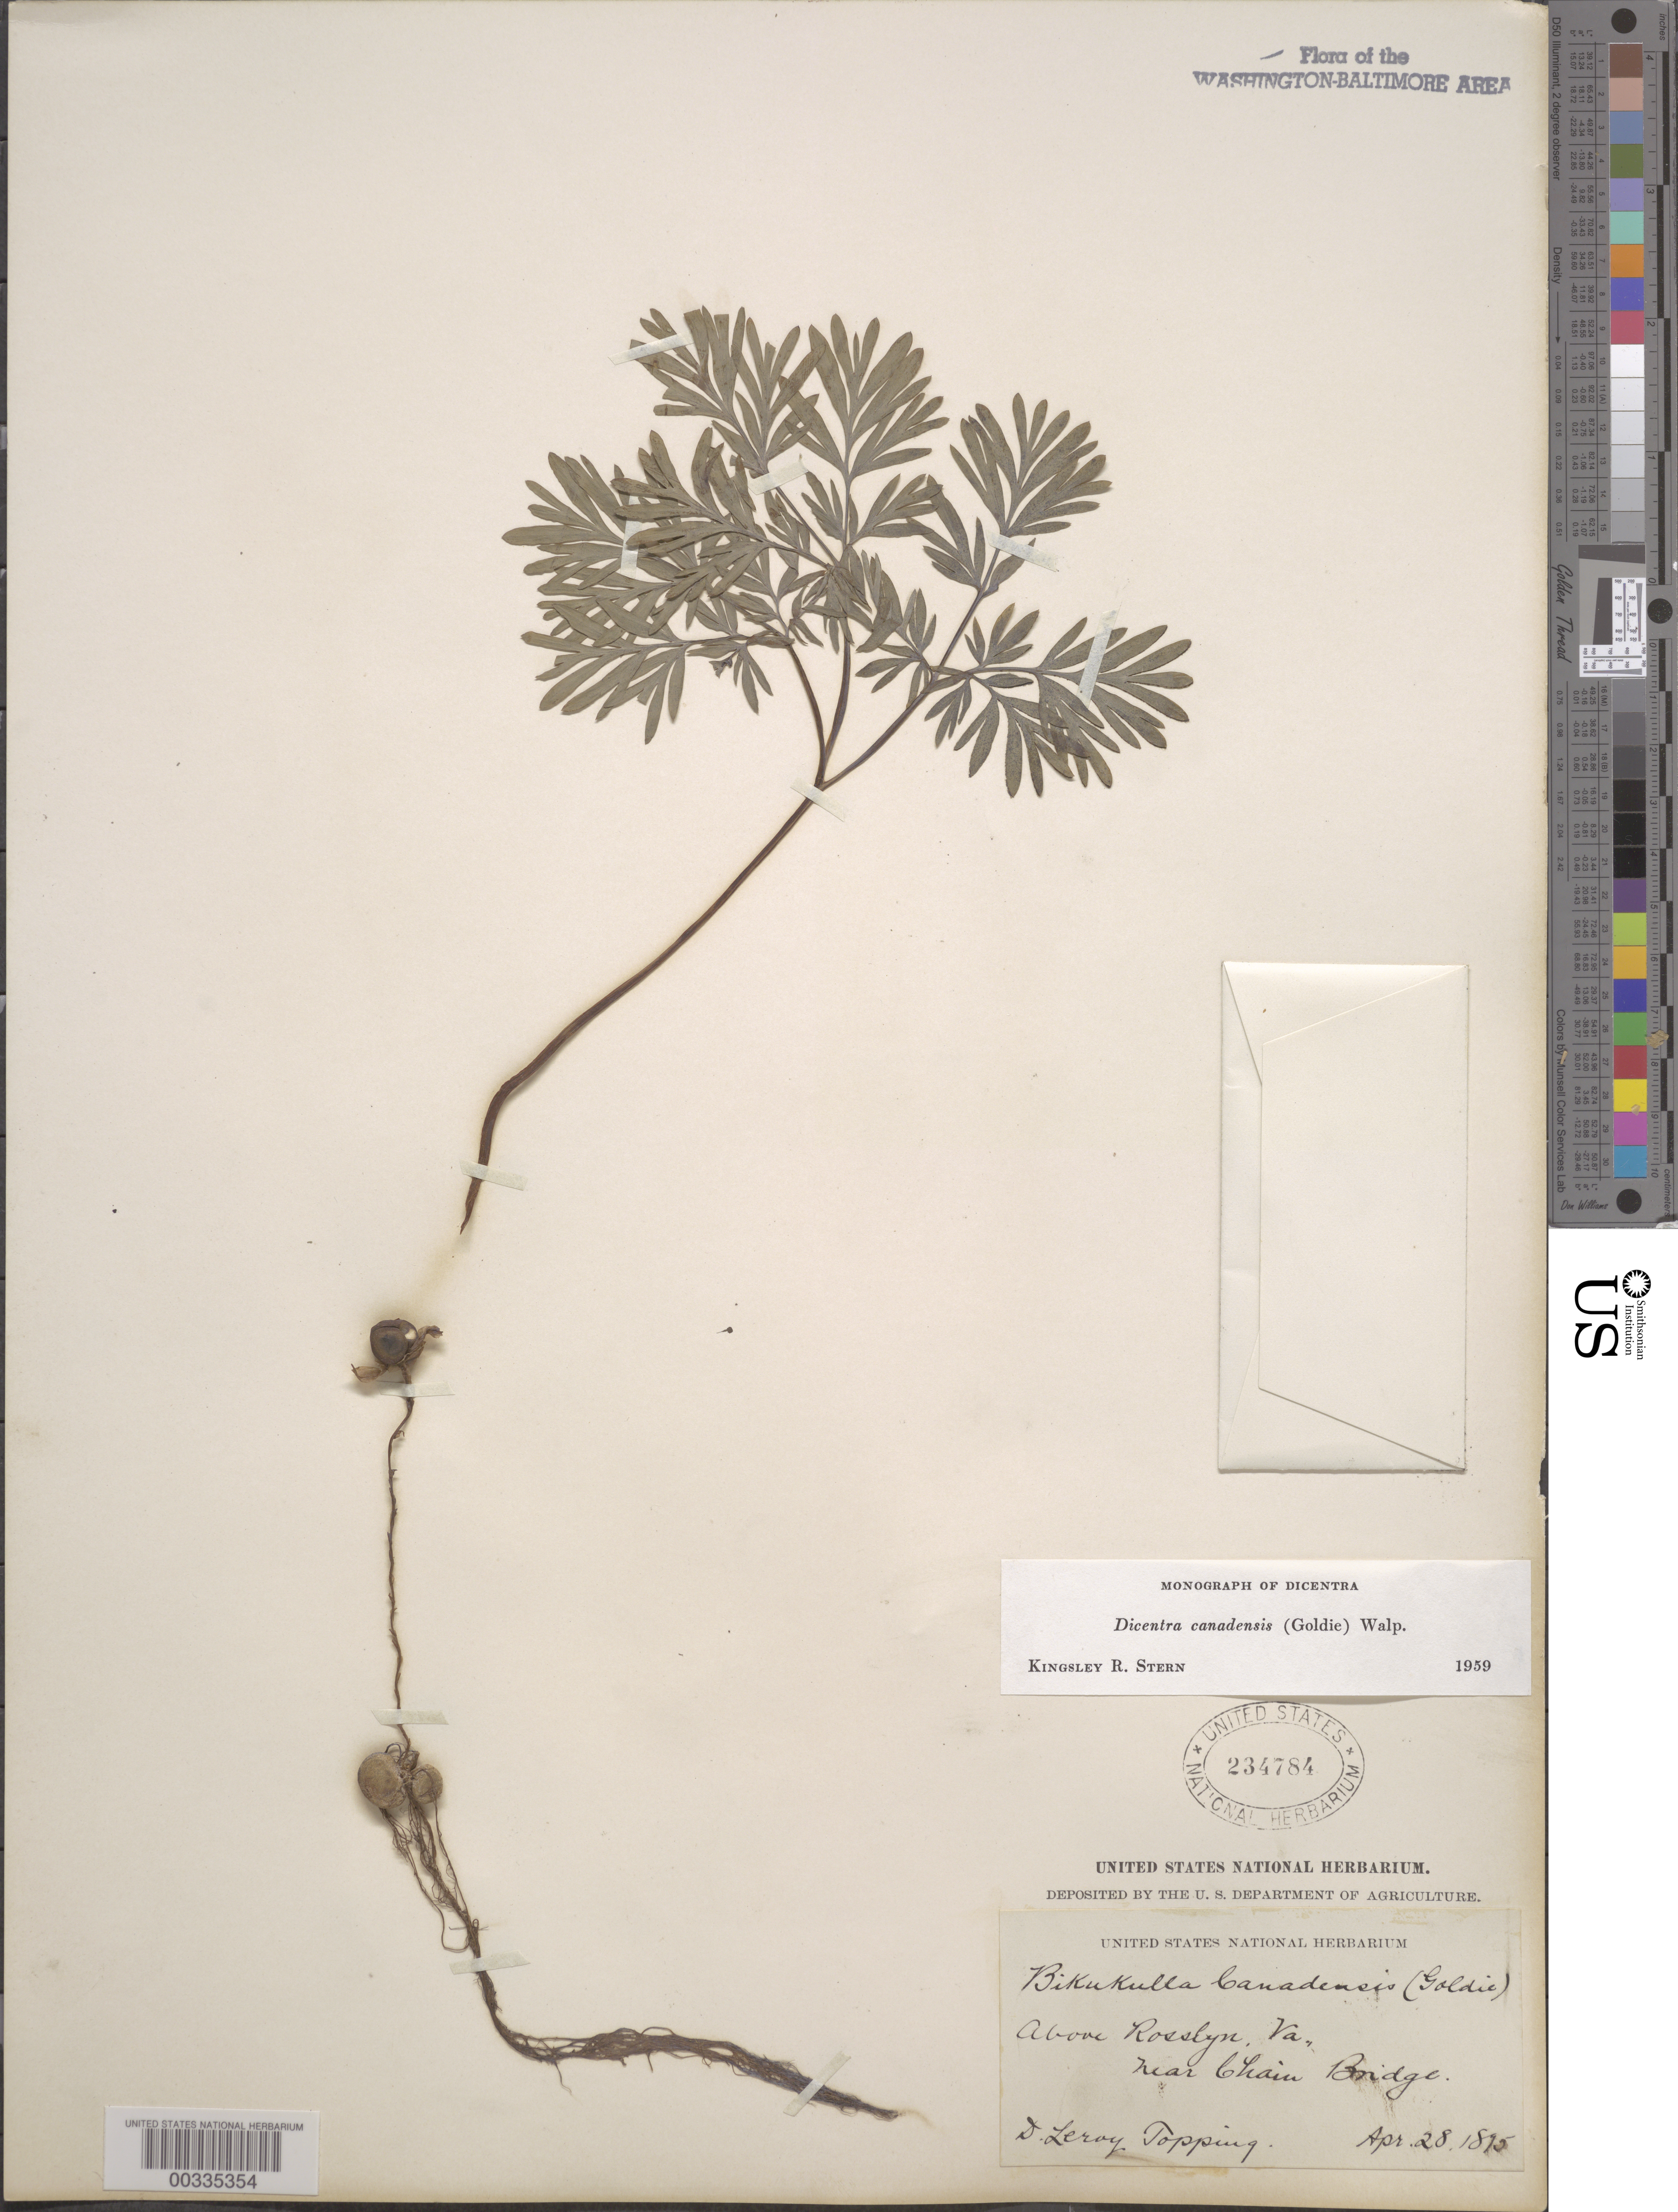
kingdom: Plantae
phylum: Tracheophyta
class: Magnoliopsida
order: Ranunculales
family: Papaveraceae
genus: Dicentra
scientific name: Dicentra canadensis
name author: (Goldie) Walp.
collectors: D. L. Topping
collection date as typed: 28 Apr 1895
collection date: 1895-04-28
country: United States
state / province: Virginia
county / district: Arlington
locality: Above Rosslyn, near Chain Bridge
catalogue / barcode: US 234784